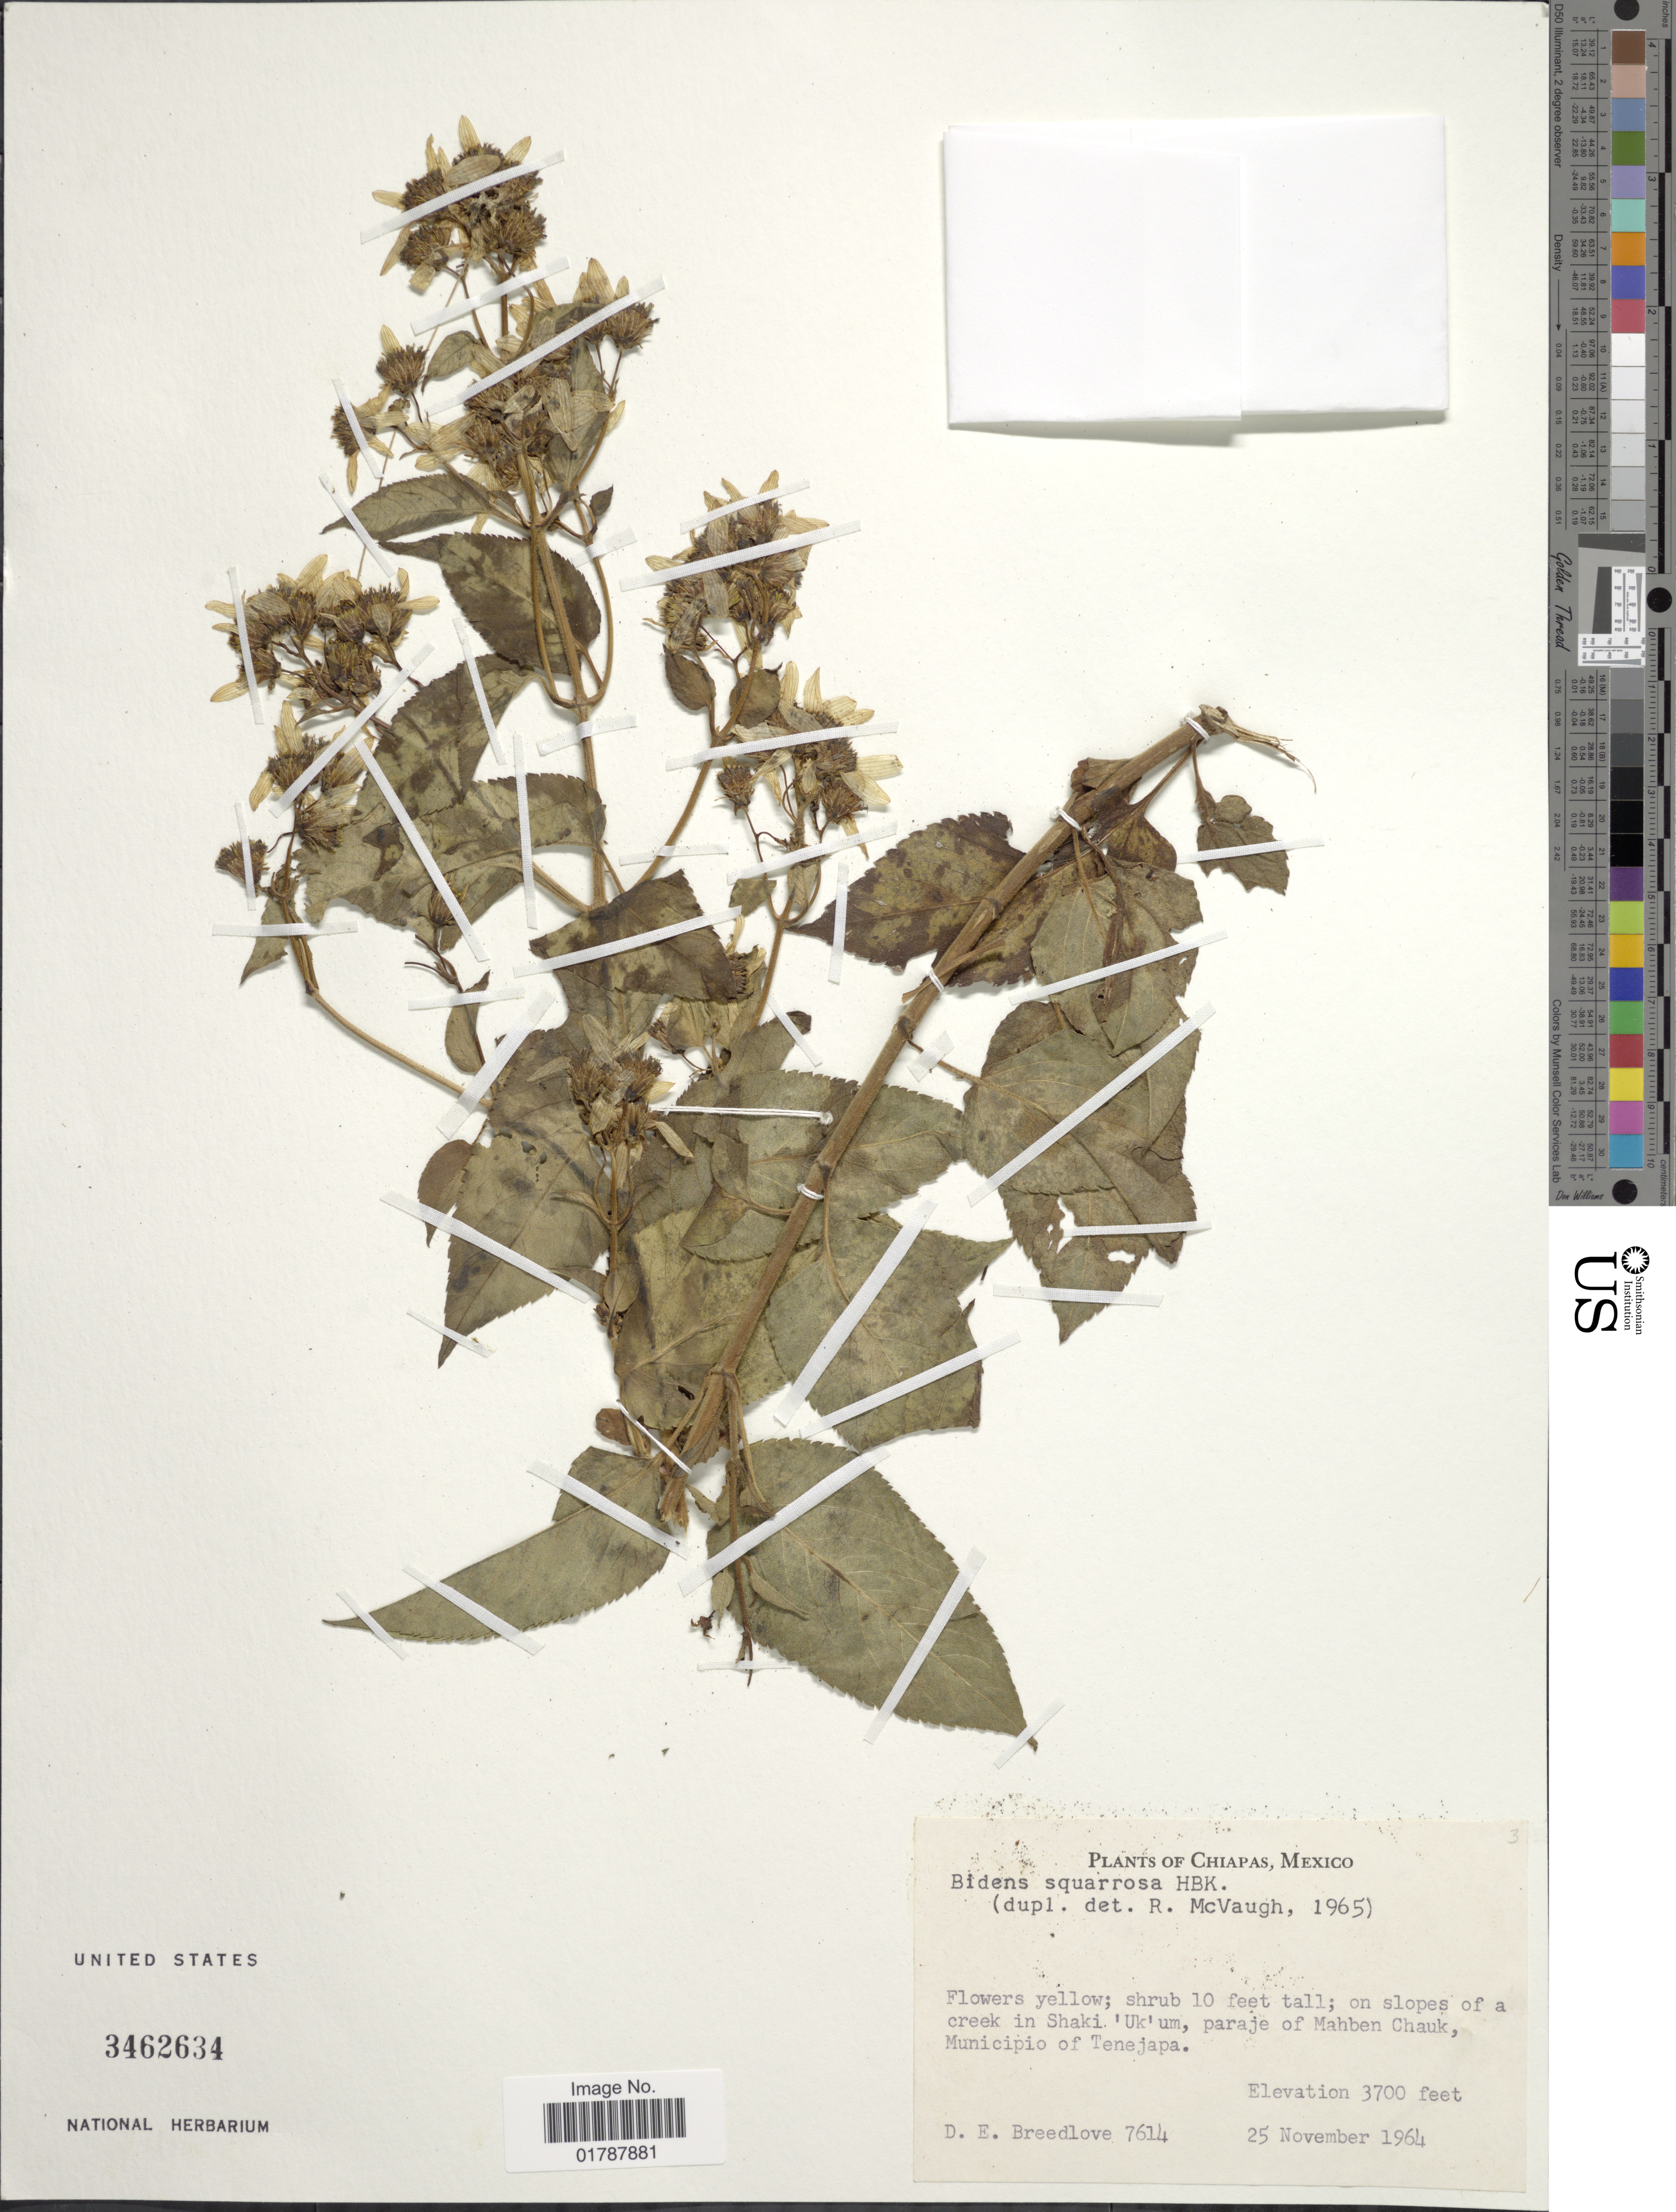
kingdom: Plantae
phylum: Tracheophyta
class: Magnoliopsida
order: Asterales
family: Asteraceae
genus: Bidens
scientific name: Bidens squarrosa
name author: Kunth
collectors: D. E. Breedlove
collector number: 7614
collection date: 1964-11-25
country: Mexico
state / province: Chiapas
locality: Chiapas, Mexico, On slopes of a creek on Shaki, 'Uk'um, paraje of Mahben Chauk, Municipio of Tenejapa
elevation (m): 1128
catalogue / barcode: US 3462634